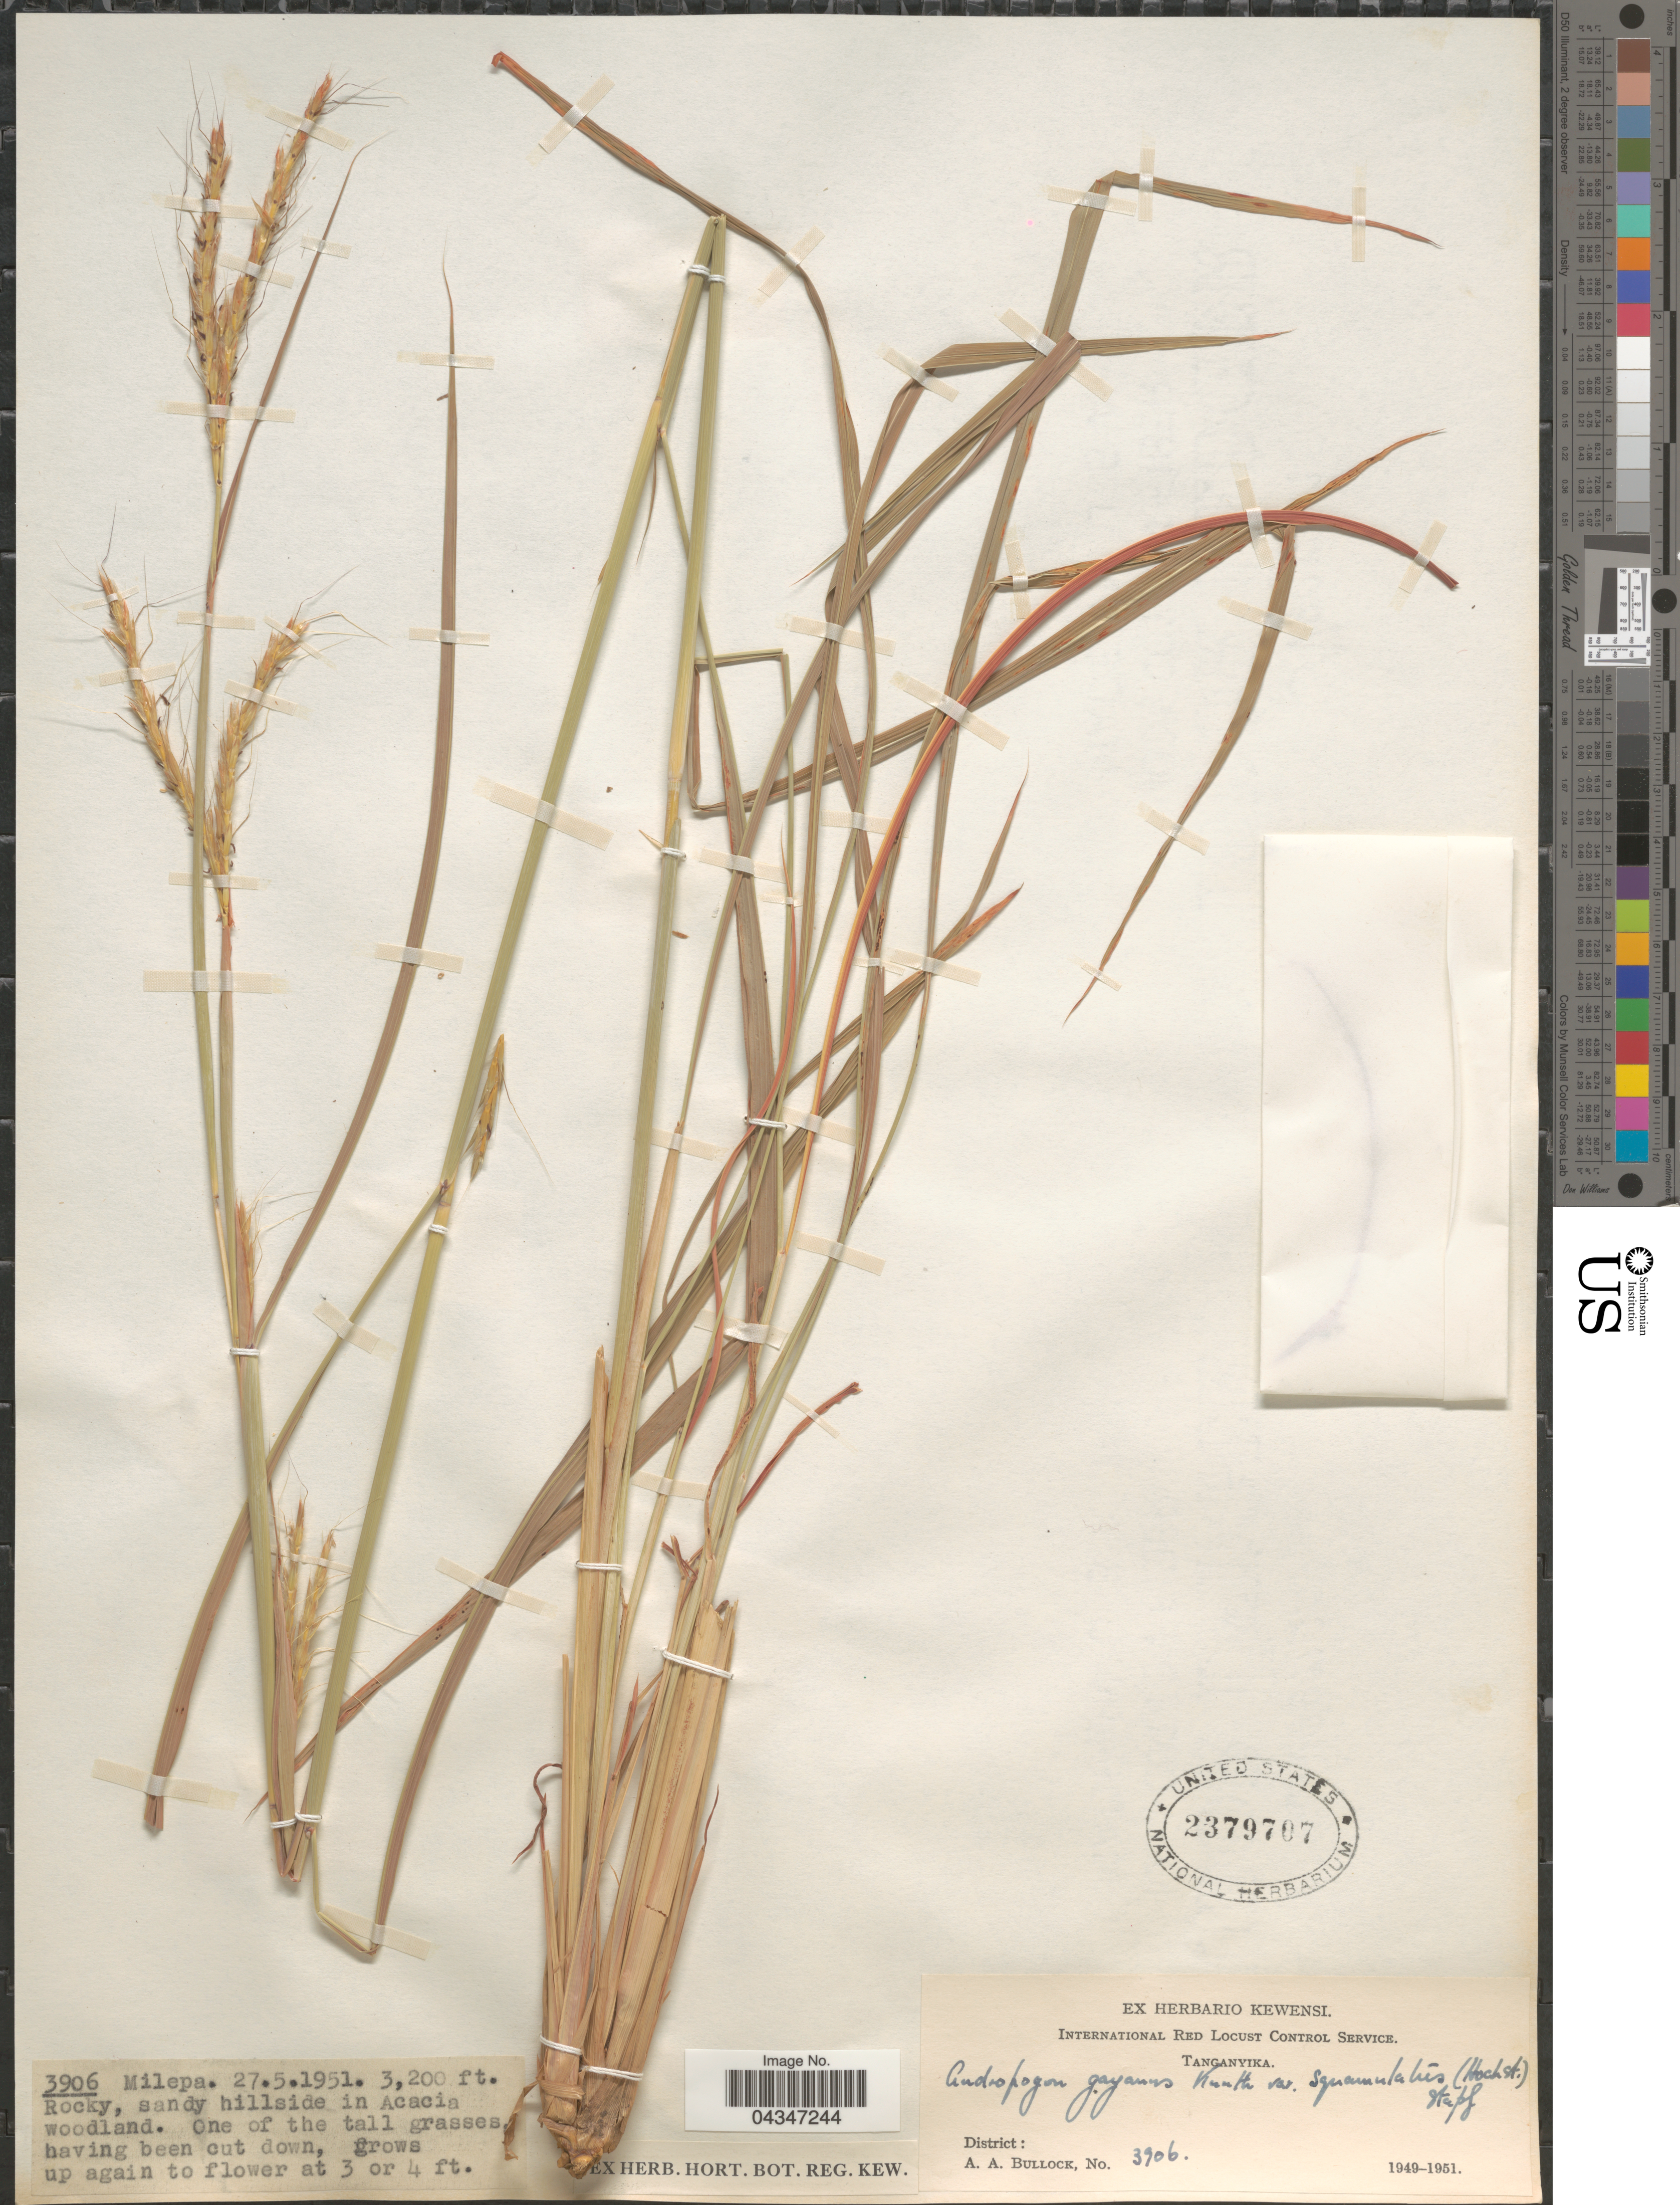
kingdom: Plantae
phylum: Tracheophyta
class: Liliopsida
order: Poales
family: Poaceae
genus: Andropogon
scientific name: Andropogon gayanus var. bisquamulatus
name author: (Hochst.) Hack.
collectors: A. Bullock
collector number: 3906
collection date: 1951-05-27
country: Tanzania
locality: Milepa. Tanganyika. Rocky, sandy hillside in Acacia woodland.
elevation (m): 975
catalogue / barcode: US 2379707